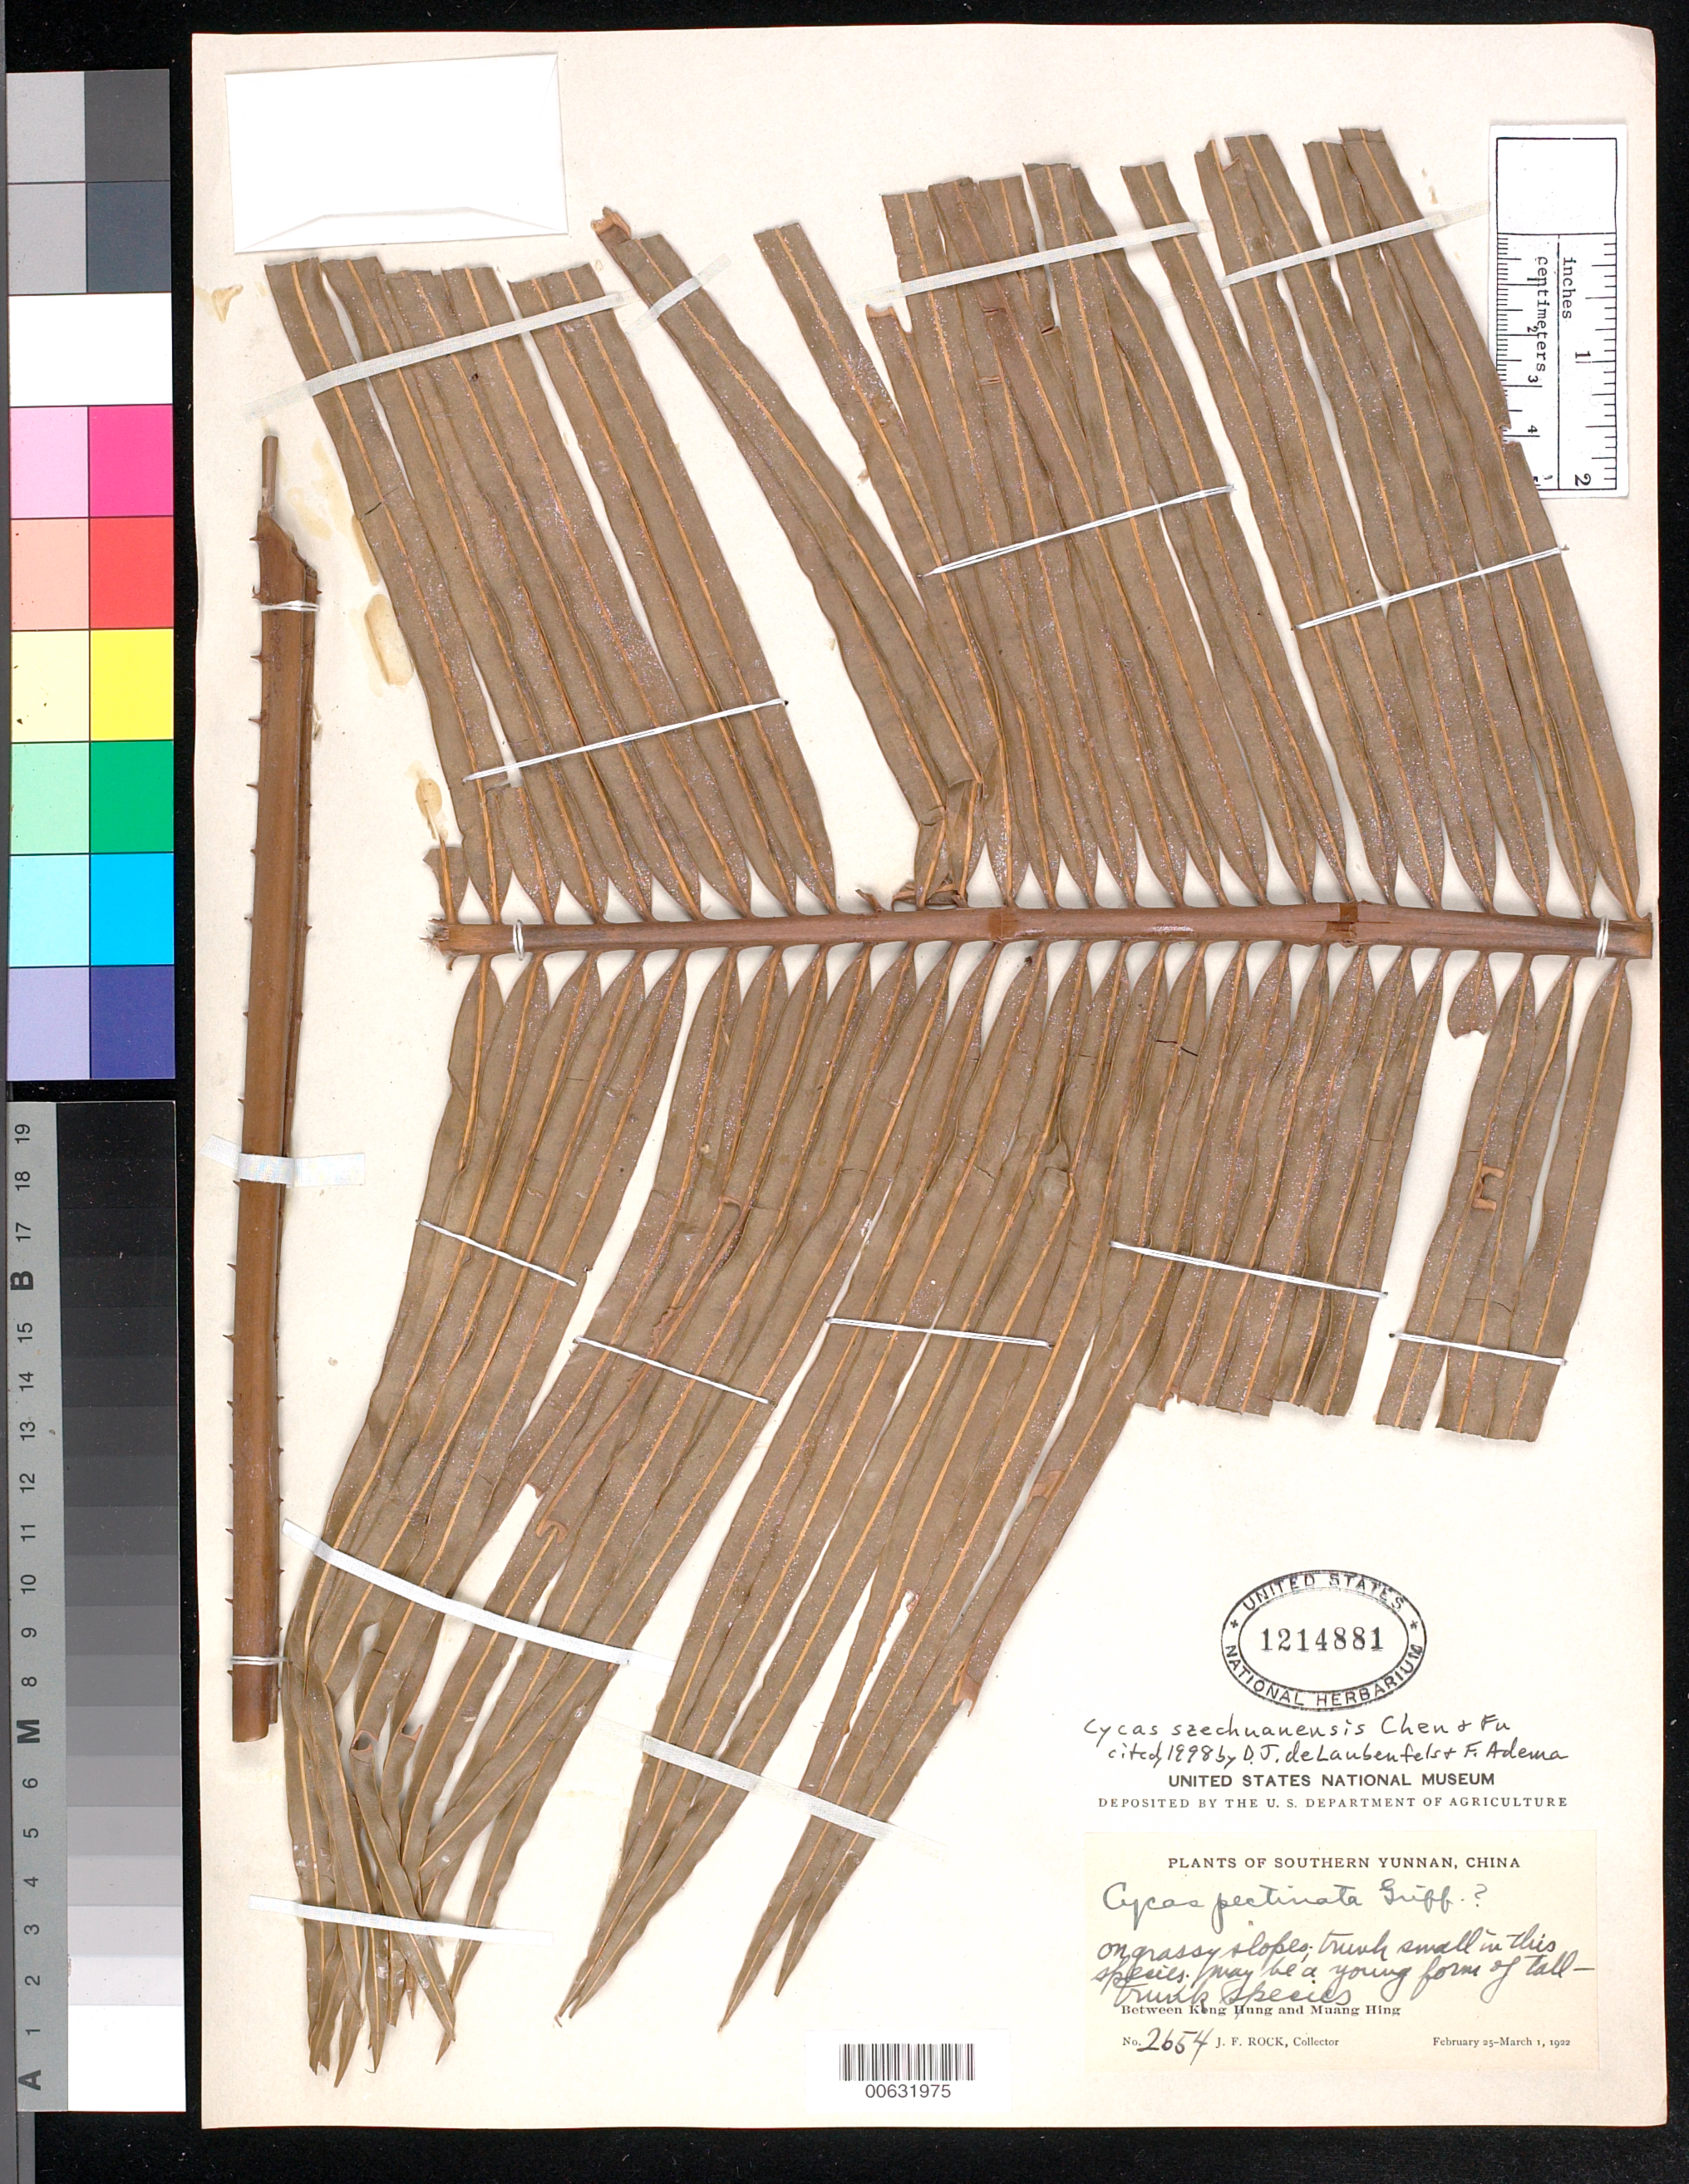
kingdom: Plantae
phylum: Tracheophyta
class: Cycadopsida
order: Cycadales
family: Cycadaceae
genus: Cycas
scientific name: Cycas szechuanensis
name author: W.C. Cheng & L.K. Fu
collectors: J. F. Rock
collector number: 2654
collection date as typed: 25 Feb 1922 to 01 Mar 1922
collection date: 1922-02-25/1922-03-01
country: China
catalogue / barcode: US 1214881